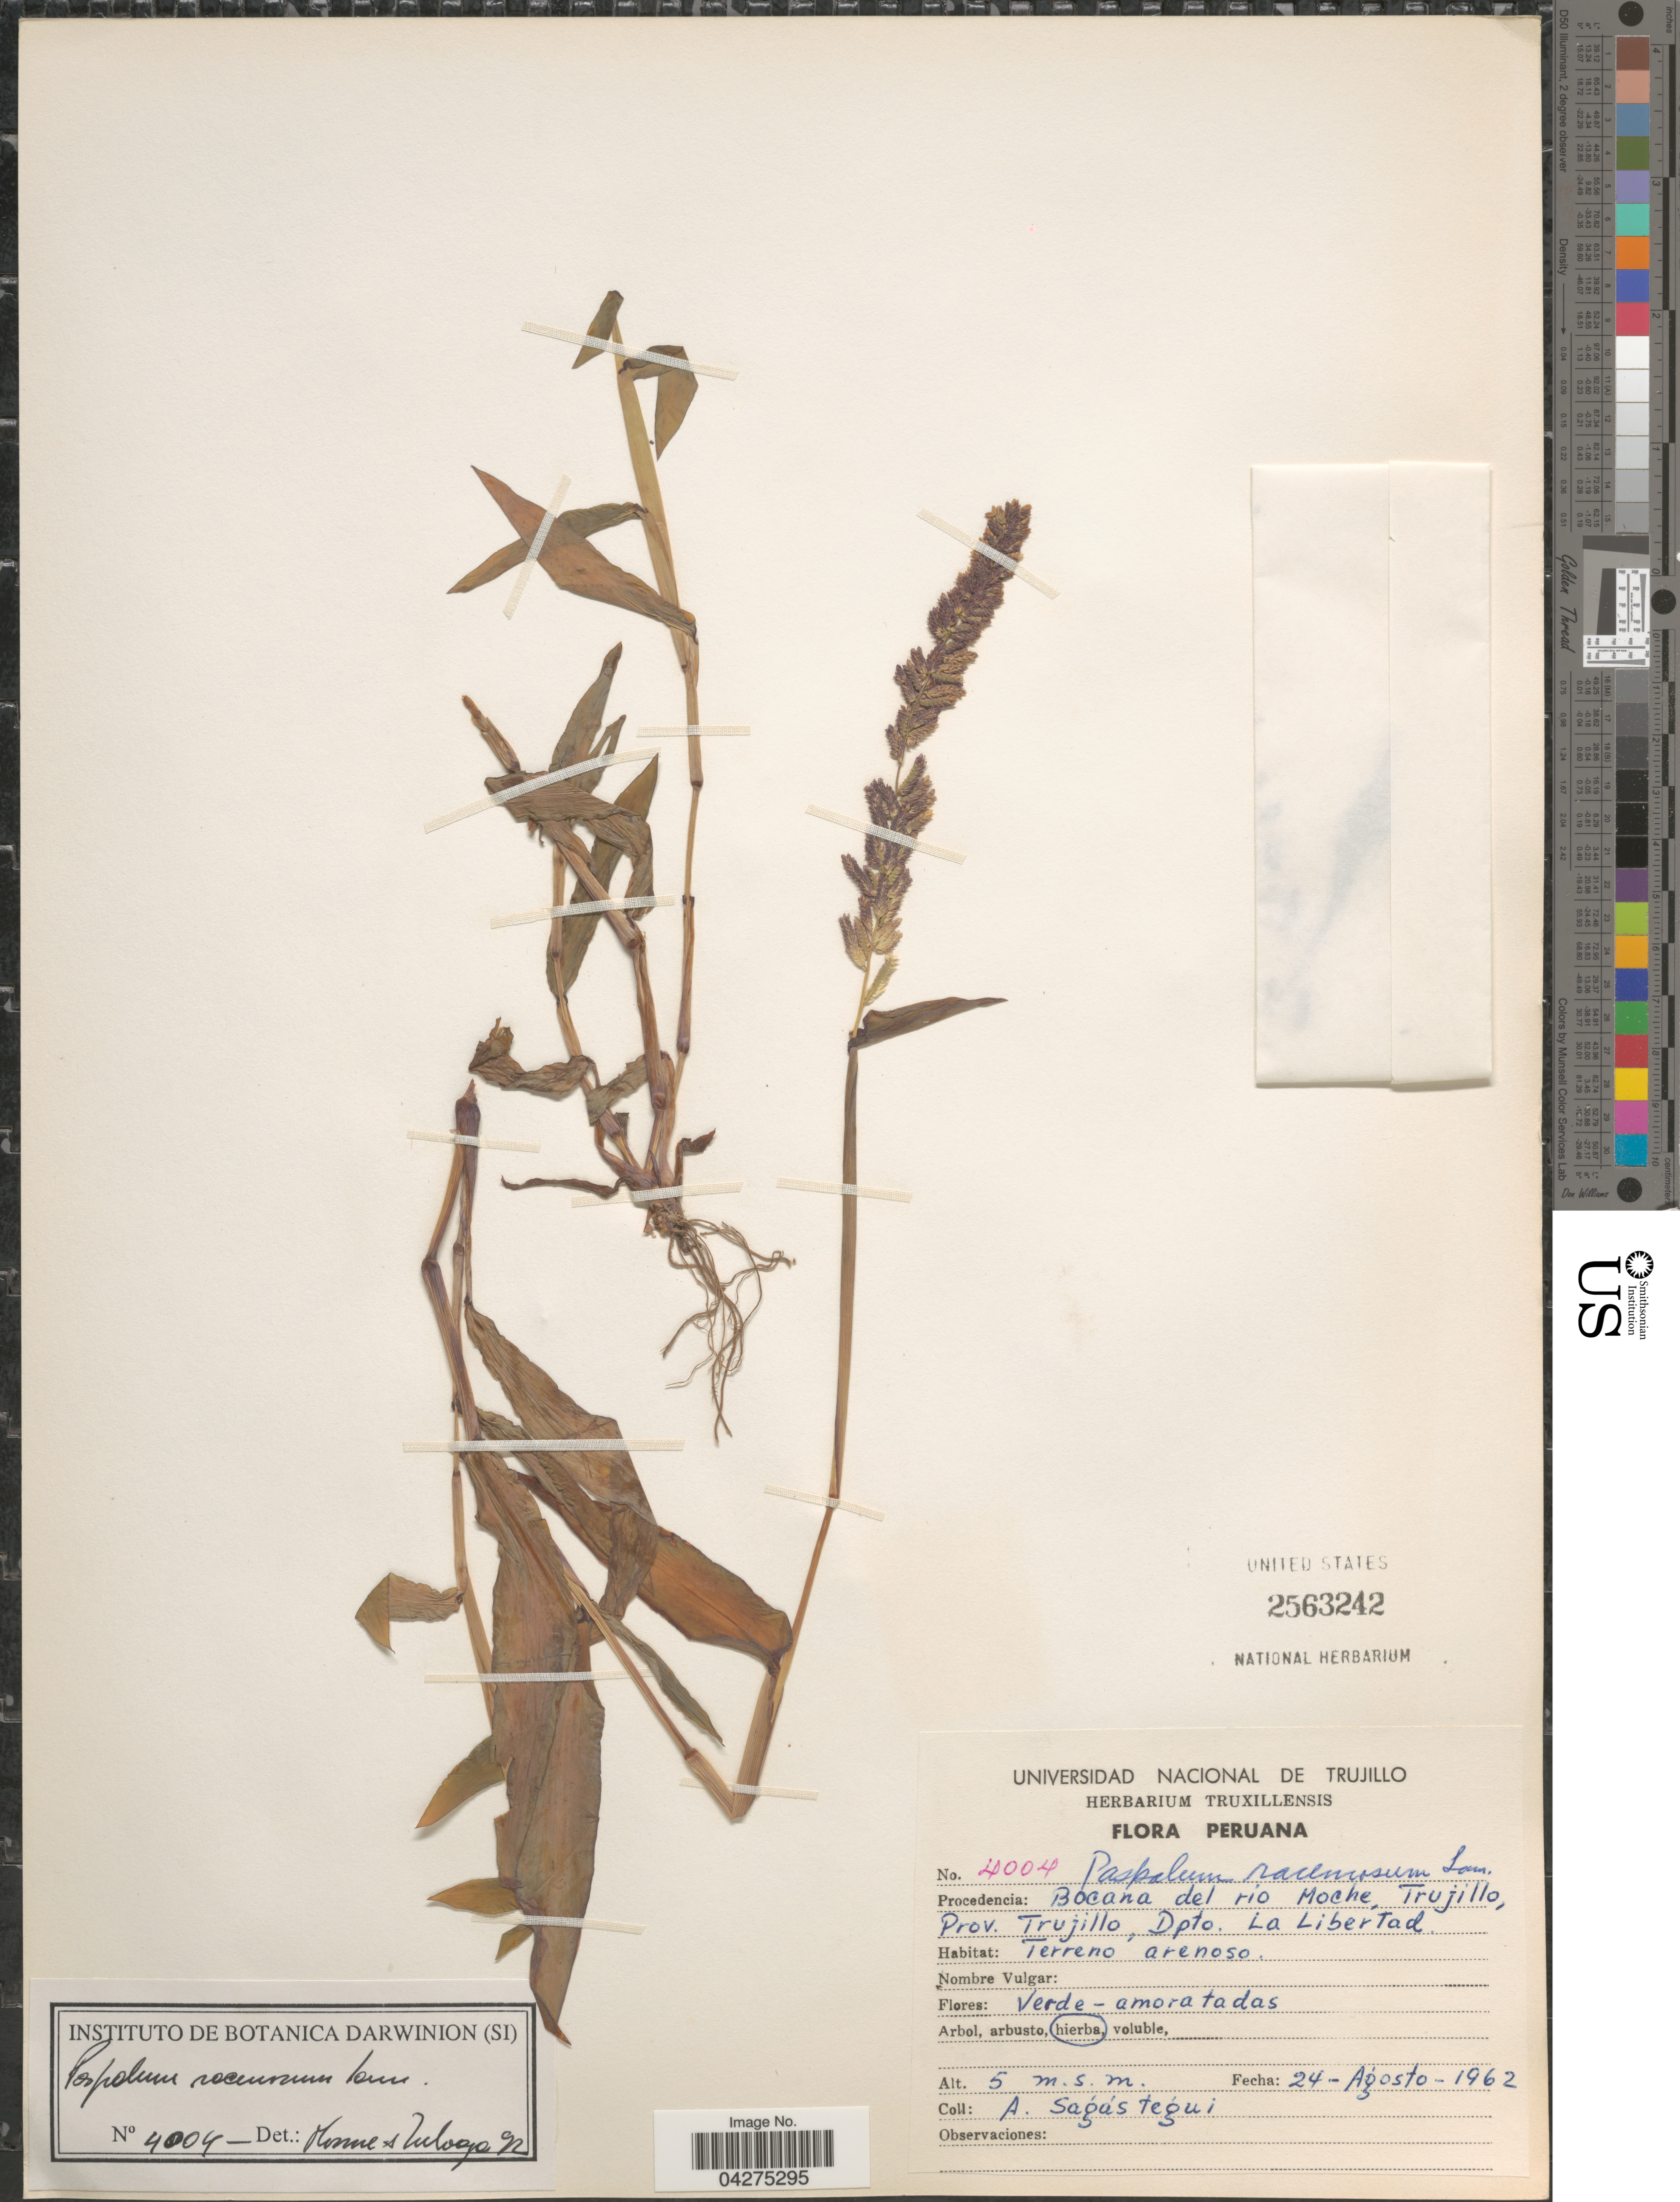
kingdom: Plantae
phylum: Tracheophyta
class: Liliopsida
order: Poales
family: Poaceae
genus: Paspalum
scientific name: Paspalum racemosum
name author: Lam.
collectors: A. Sagastegui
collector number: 4004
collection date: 1962-08-24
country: Peru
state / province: La Libertad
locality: Bocana del rio Moche, Trujillo. Prov. Trujillo, Dpto. La Libertad.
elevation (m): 5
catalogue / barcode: US 2563242